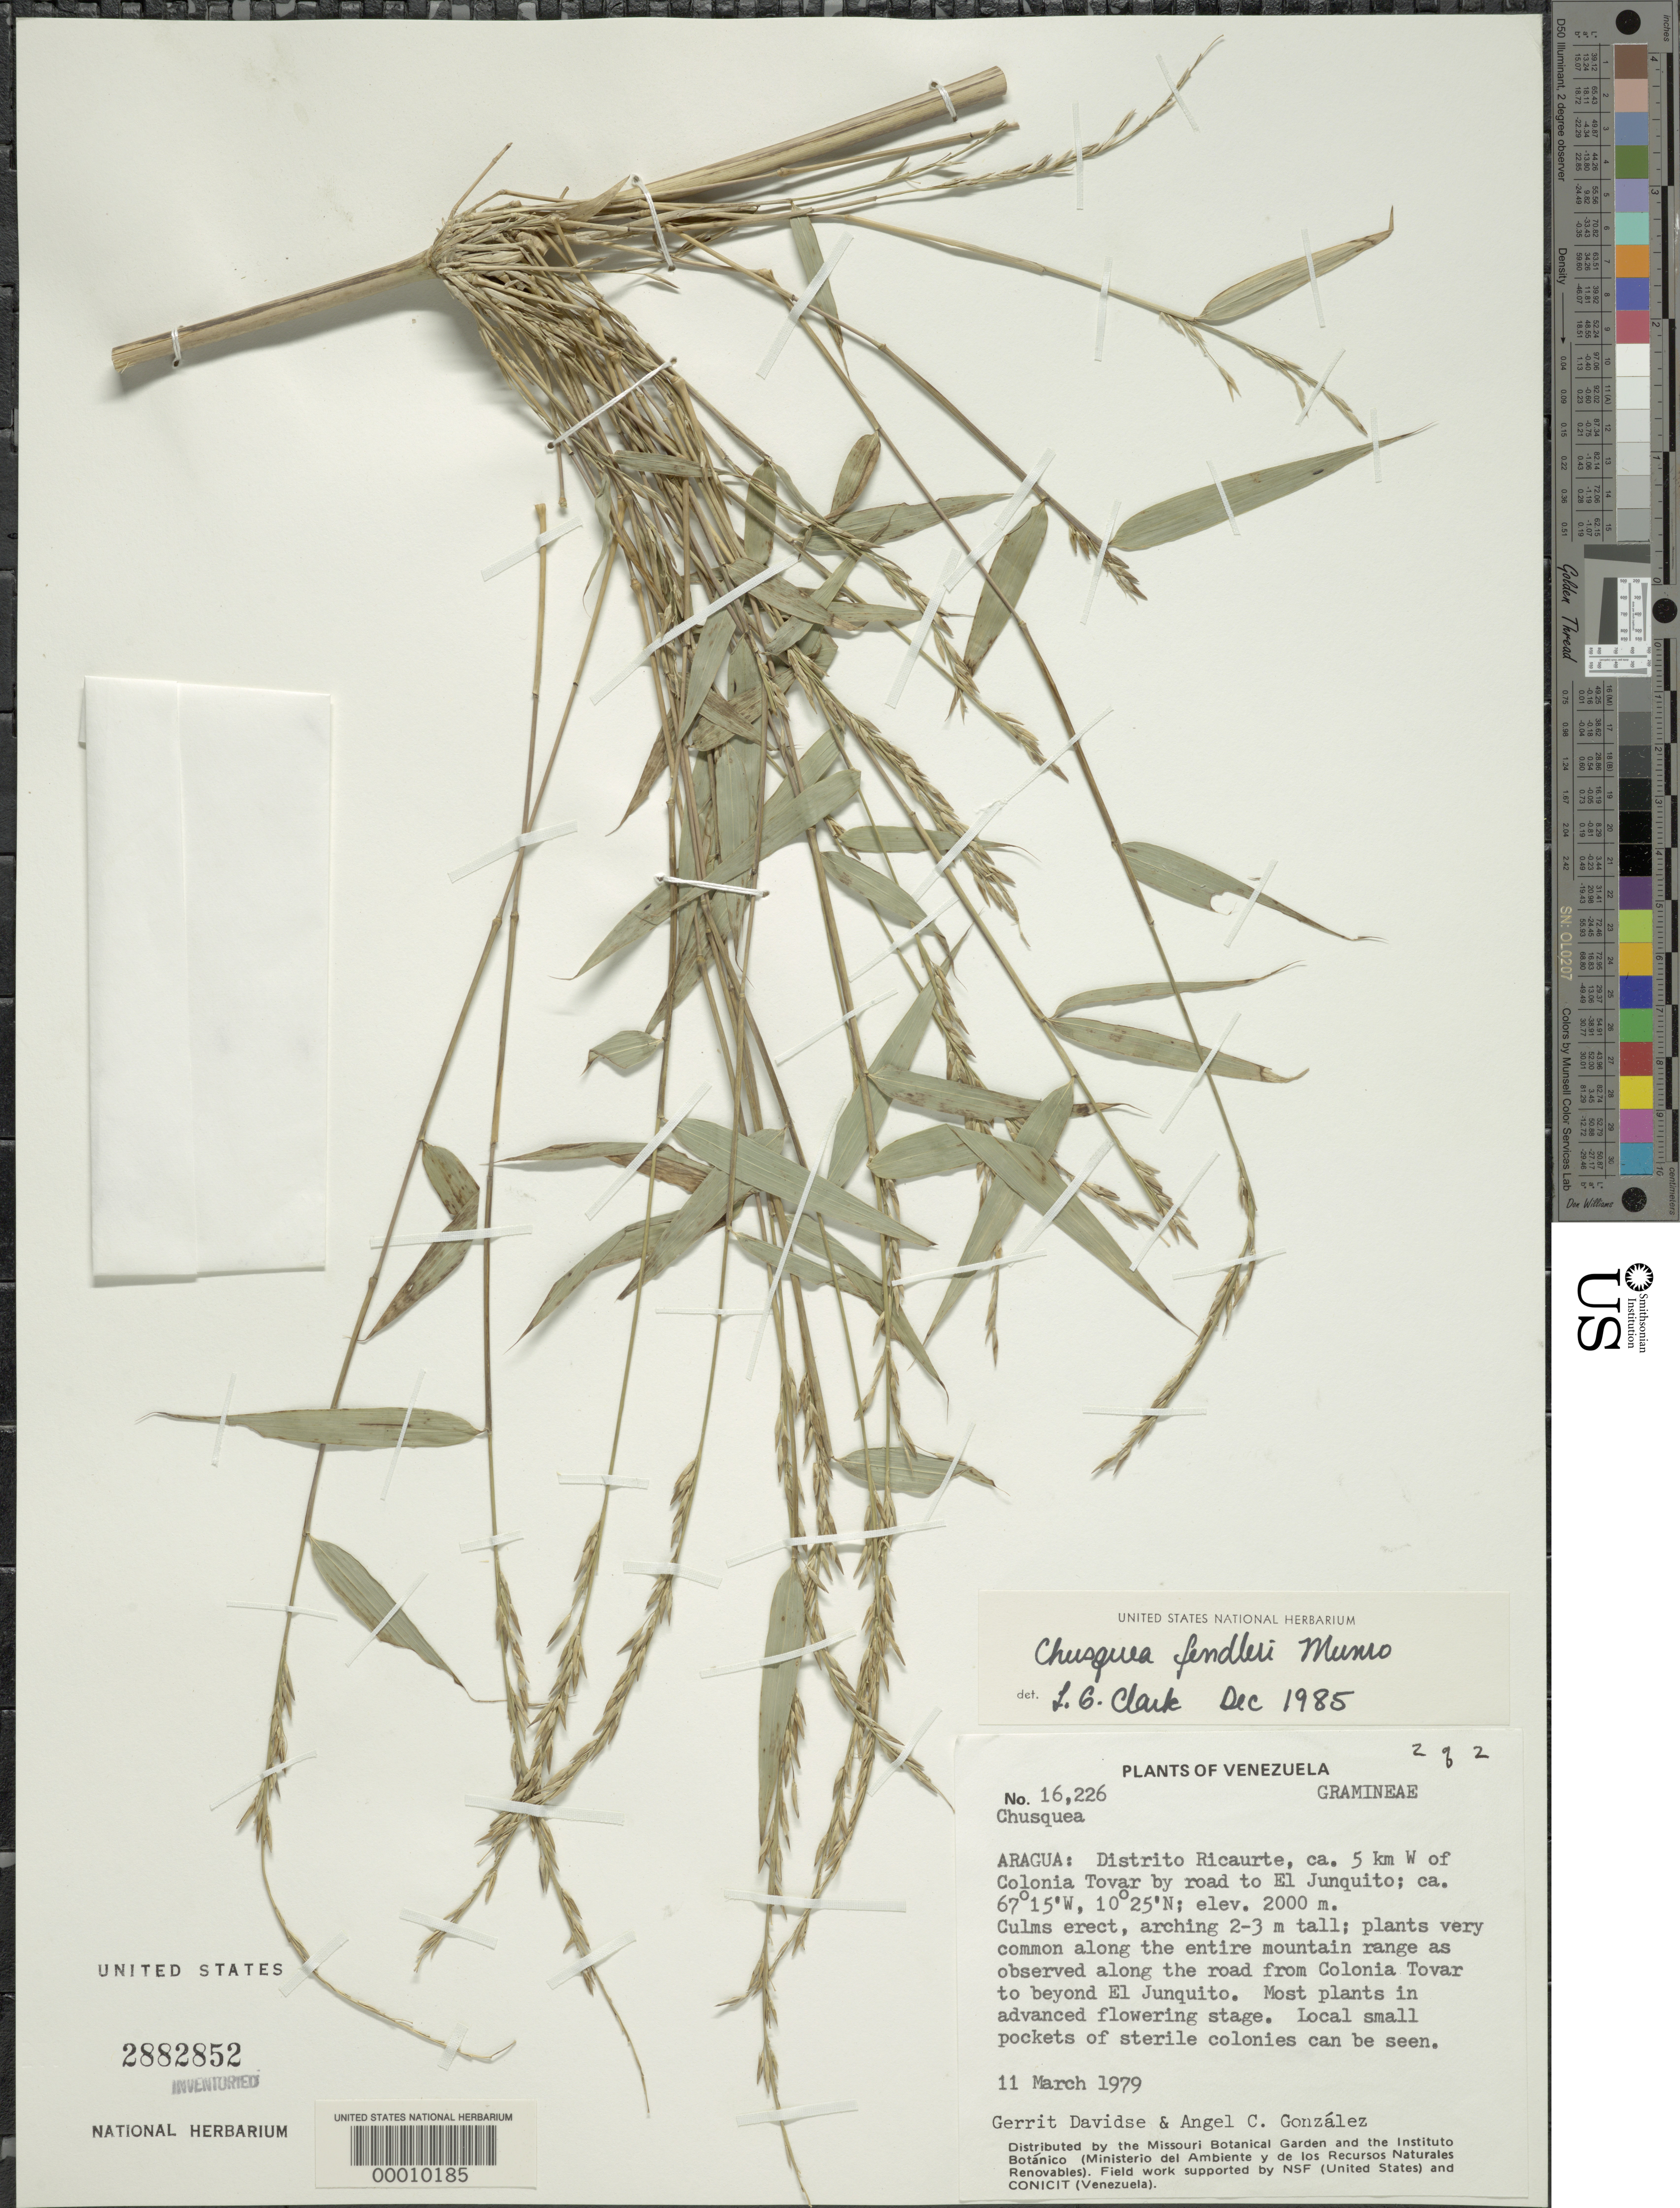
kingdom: Plantae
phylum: Tracheophyta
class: Liliopsida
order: Poales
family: Poaceae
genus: Chusquea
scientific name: Chusquea fendleri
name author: Munro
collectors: G. Davidse & A. C. González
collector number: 16226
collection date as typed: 11 Mar 1979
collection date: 1979-03-11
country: Venezuela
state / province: Aragua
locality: Dist ricaurte, colonia tovar, el junquito lat. 10 25'n: long 67 15'w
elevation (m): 2000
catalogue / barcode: US 2882852